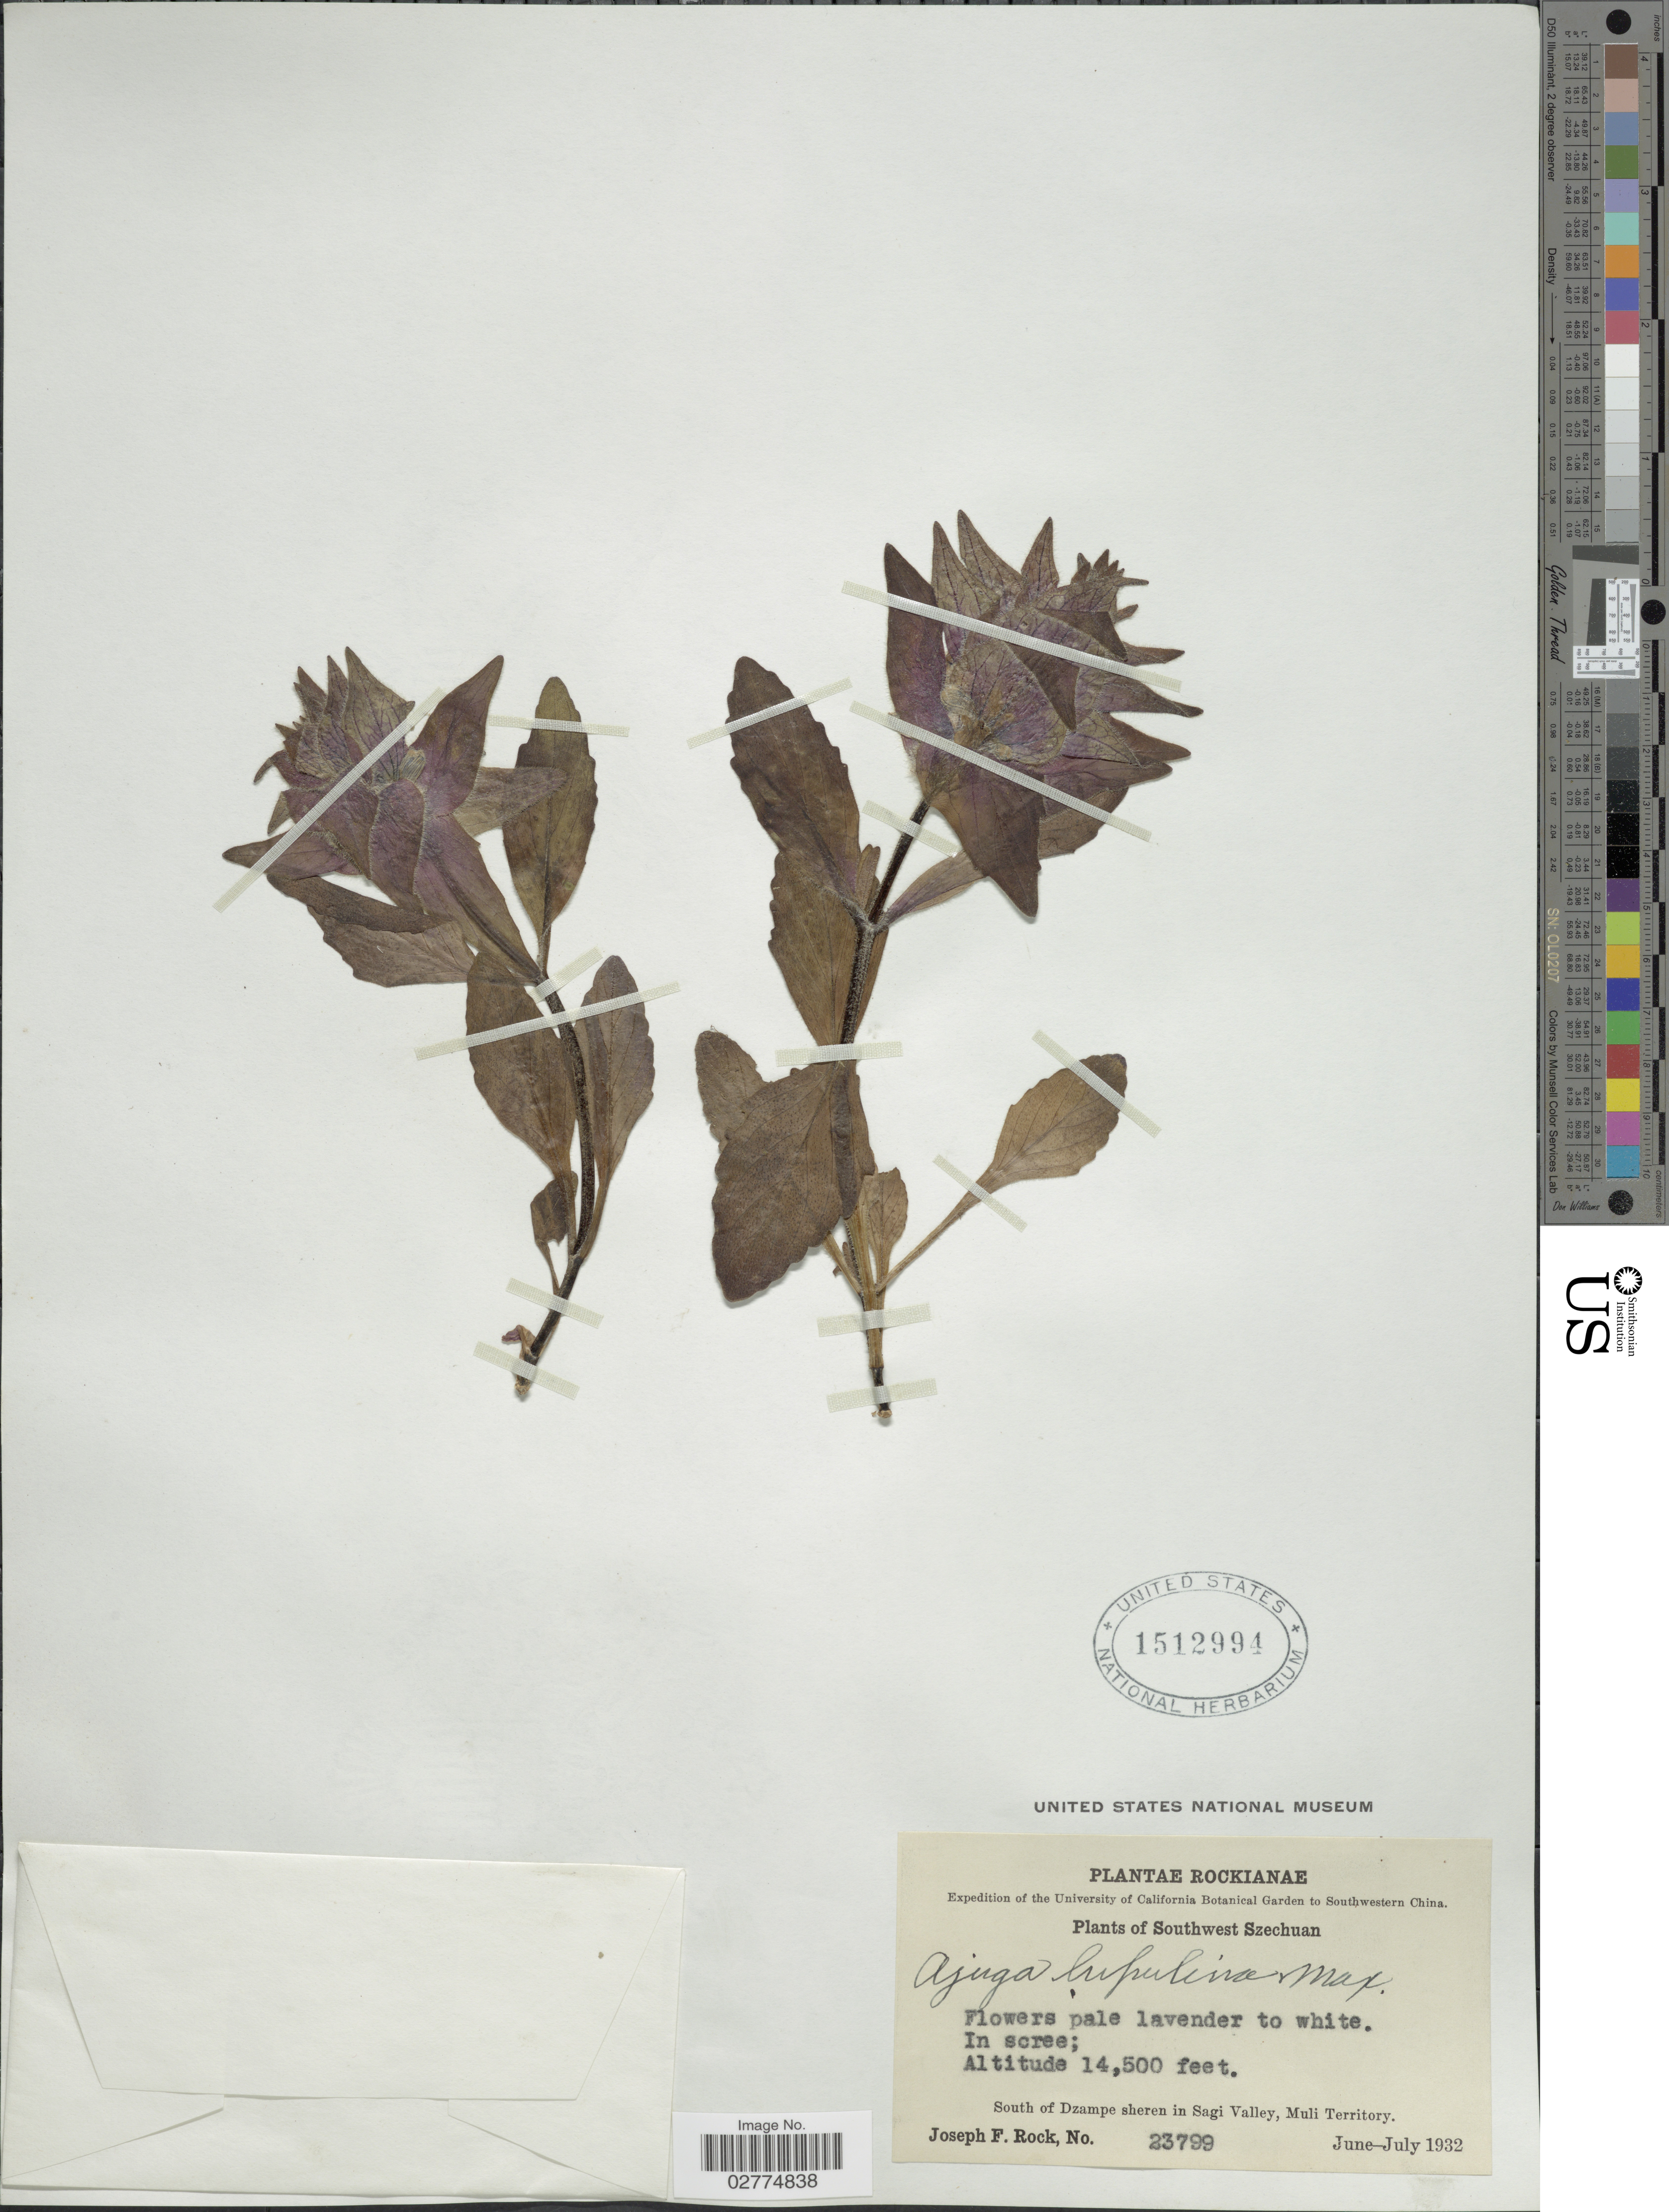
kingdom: Plantae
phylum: Tracheophyta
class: Magnoliopsida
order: Lamiales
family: Lamiaceae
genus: Ajuga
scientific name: Ajuga lupulina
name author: Maxim.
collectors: J. F. Rock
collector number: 23799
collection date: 1932-06/1932-07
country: China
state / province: Sichuan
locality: Southwestern China. Southwest Szechuan, South of Dzampe sheren in Sagi Valley, Muli Territory.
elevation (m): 4420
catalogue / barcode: US 1512994